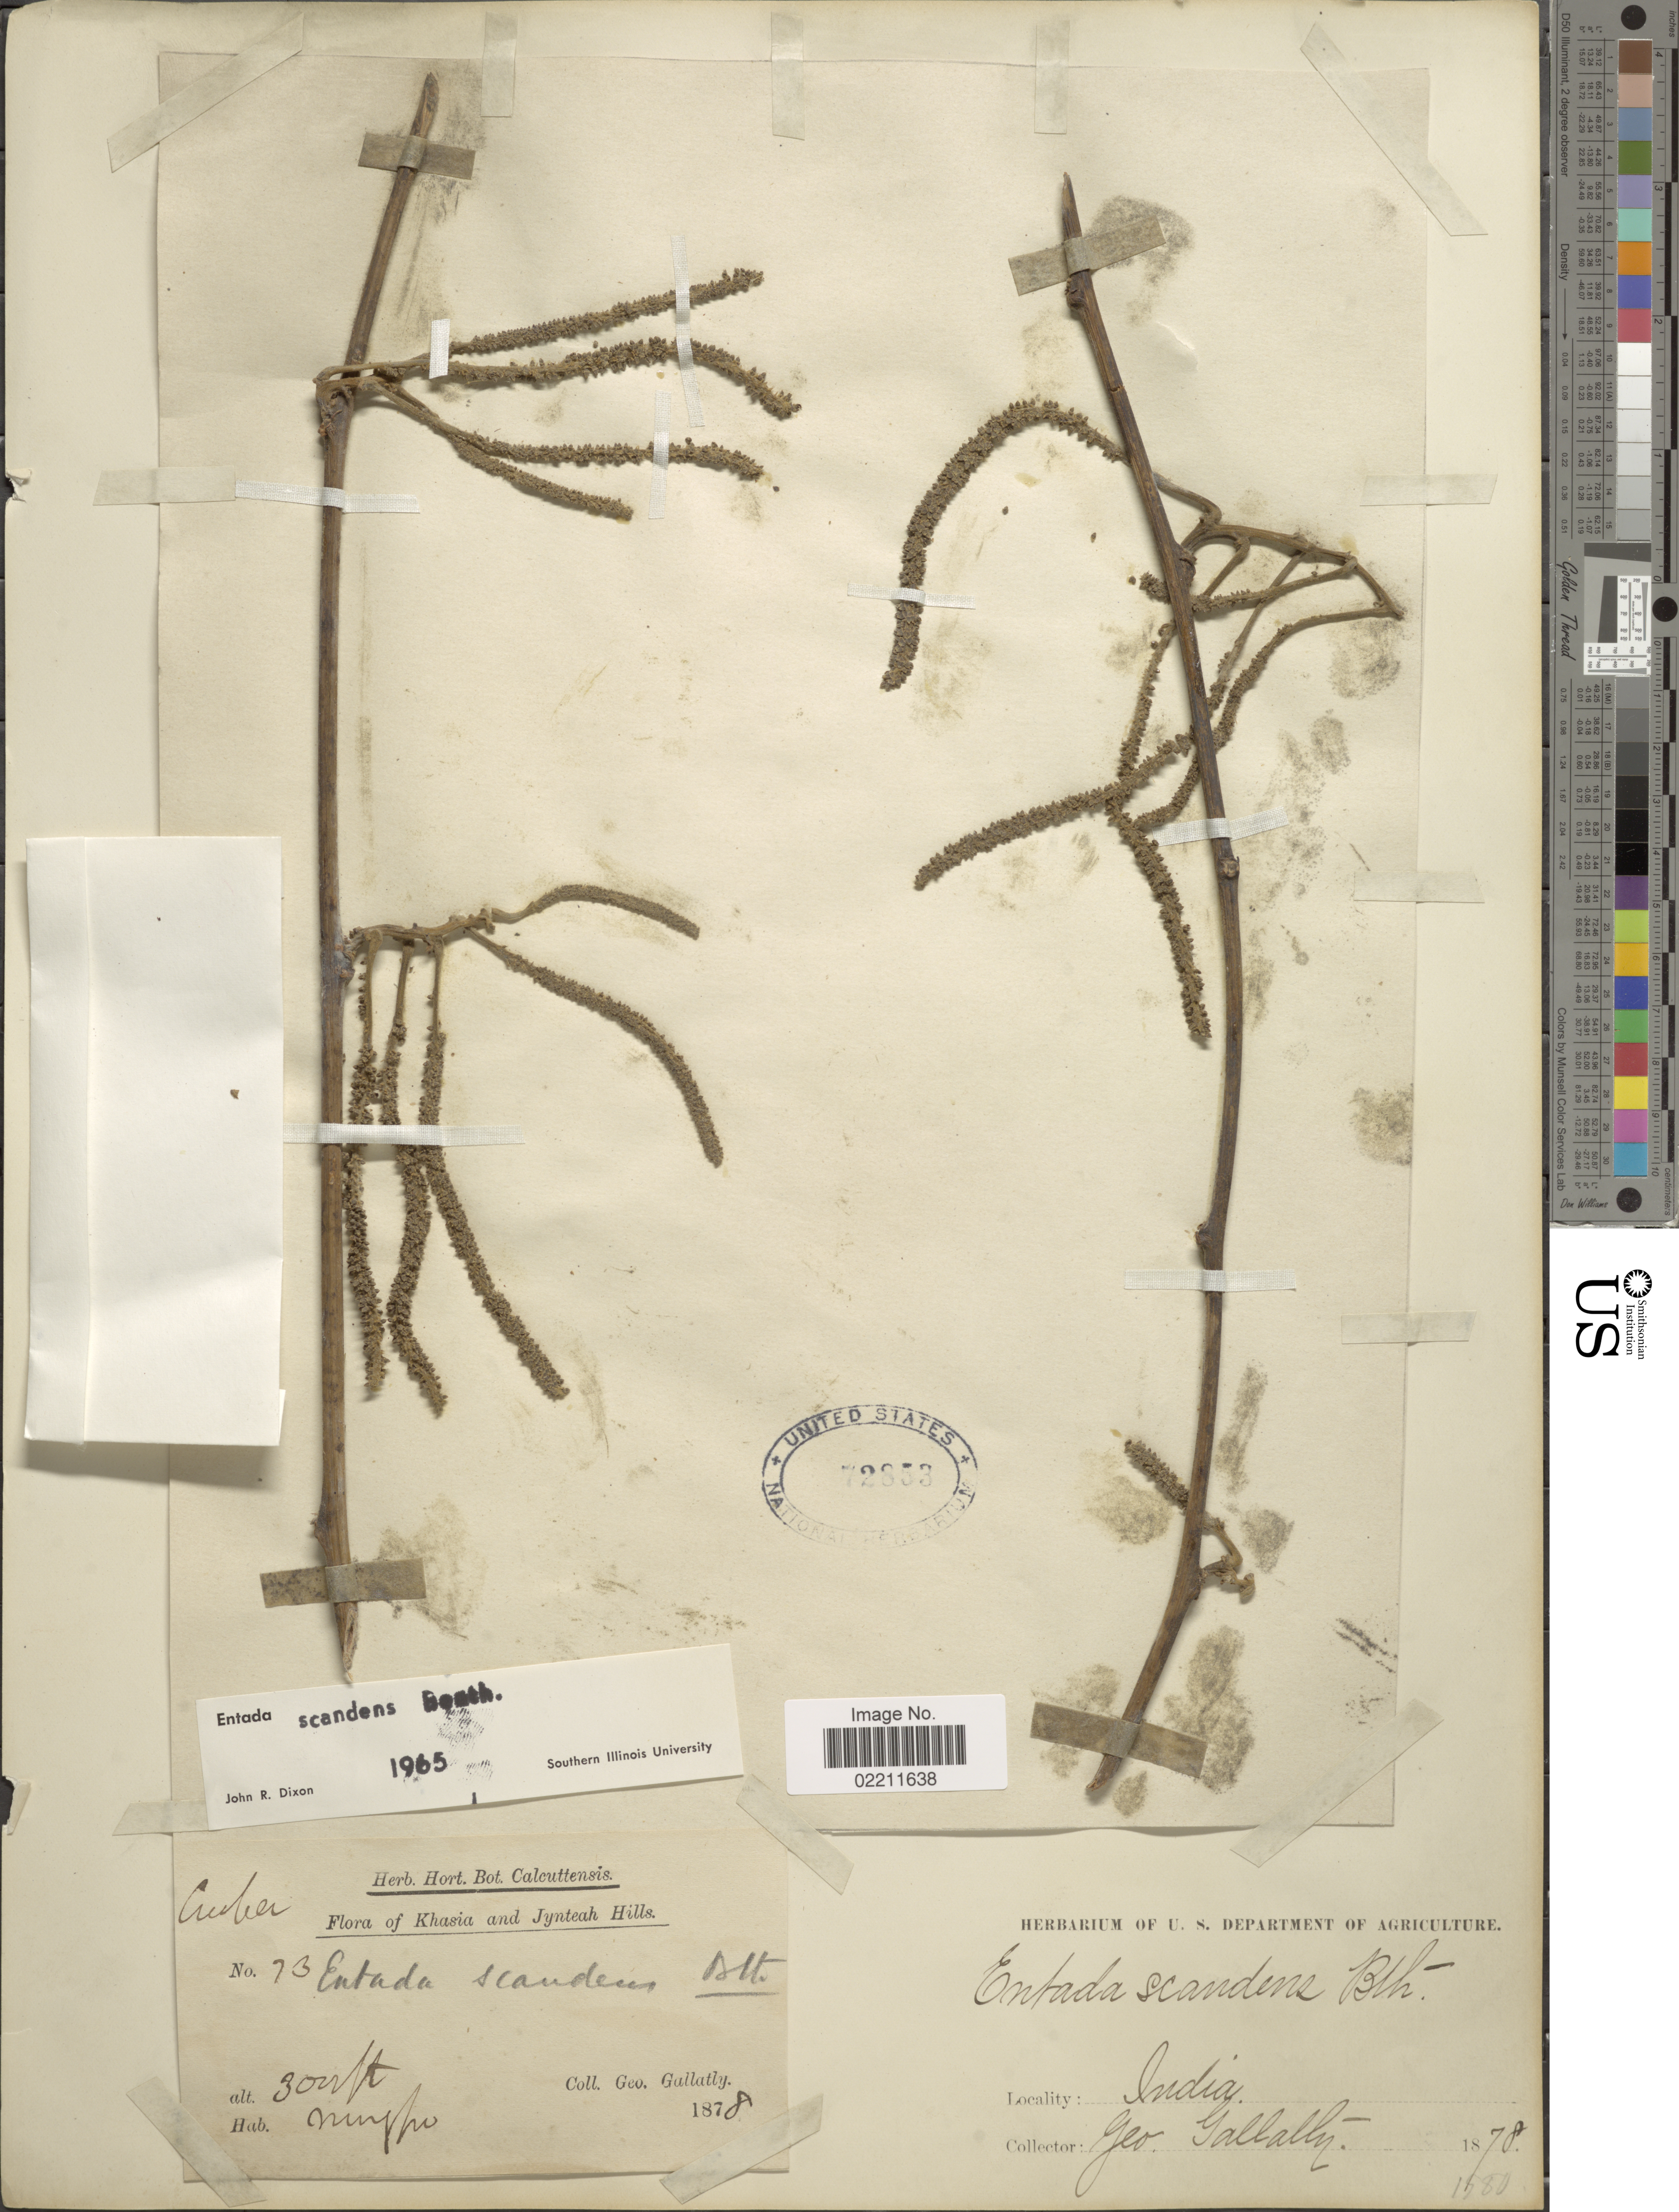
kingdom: Plantae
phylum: Tracheophyta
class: Magnoliopsida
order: Fabales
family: Fabaceae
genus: Entada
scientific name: Entada phaseoloides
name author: (L.) Merr.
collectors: G. Gallatly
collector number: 73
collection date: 1878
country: India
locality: Khasia and Jyteah Hills. India.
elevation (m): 91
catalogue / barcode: US 72853